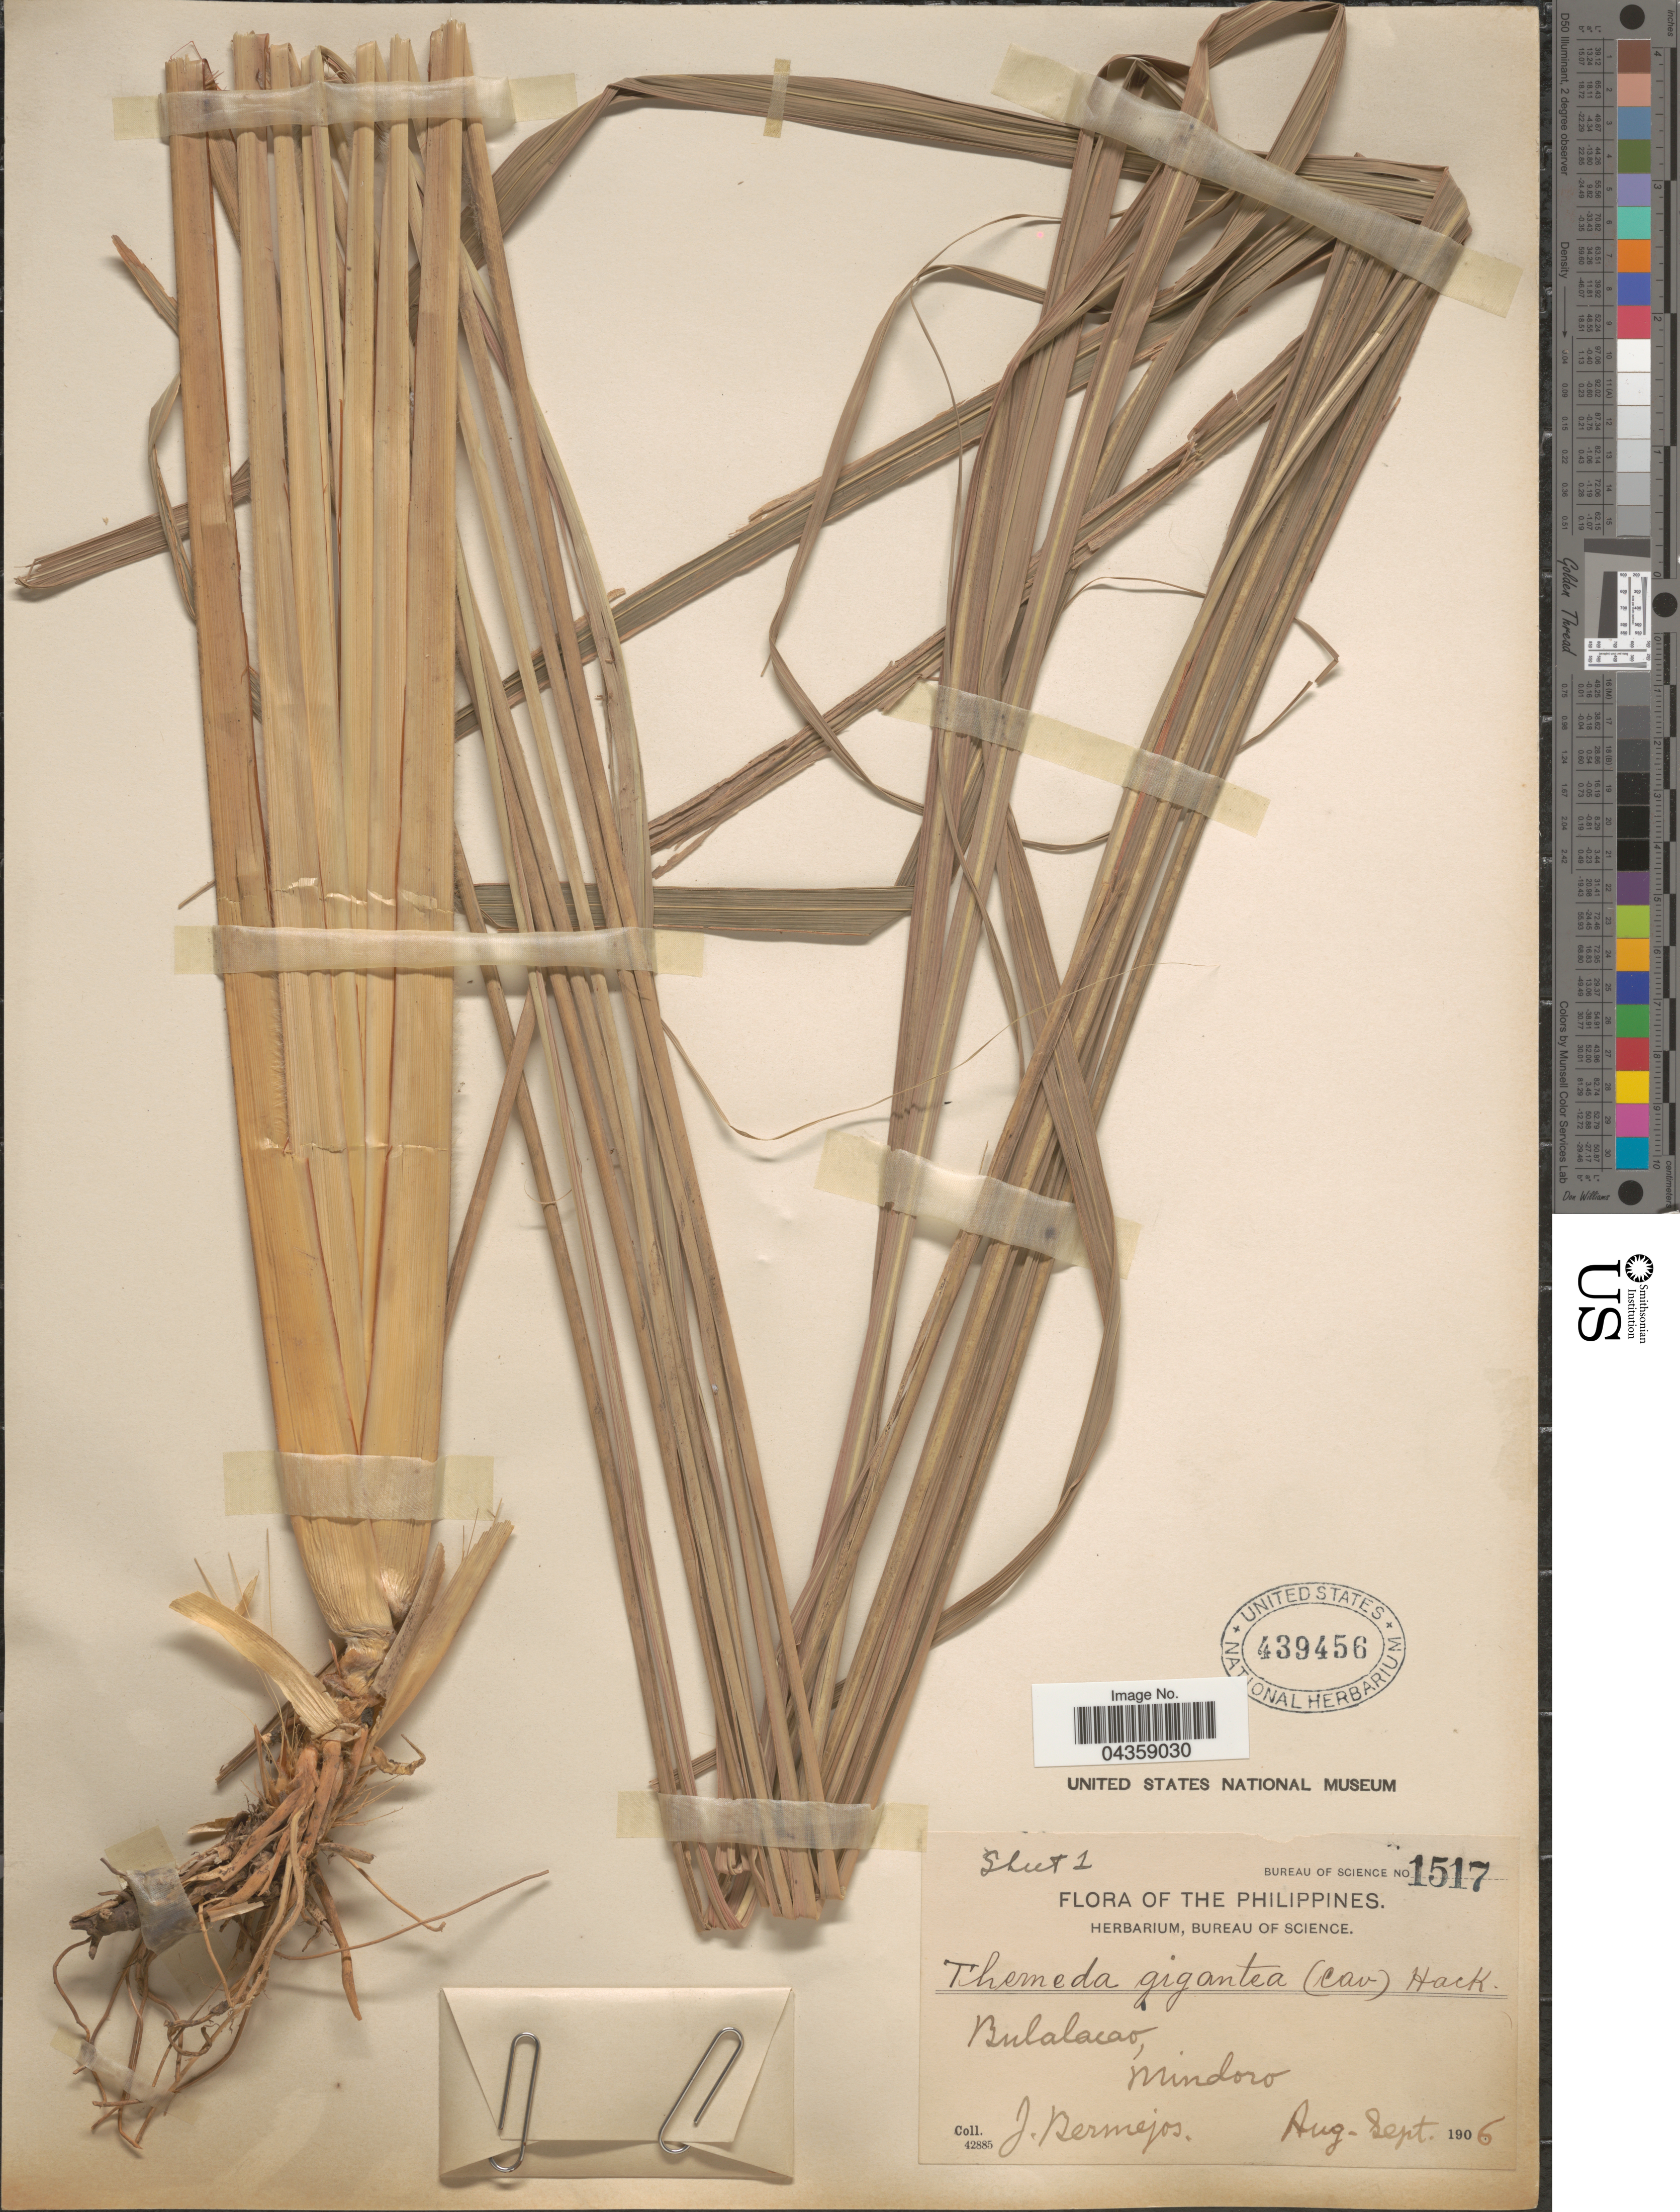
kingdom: Plantae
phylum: Tracheophyta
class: Liliopsida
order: Poales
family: Poaceae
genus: Themeda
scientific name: Themeda gigantea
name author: Hack.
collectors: J. Bermejos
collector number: Bureau of Science 1517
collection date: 1906-08/1906-09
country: Philippines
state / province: Mimaropa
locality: Bulalacao, Mindoro.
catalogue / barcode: US 439456